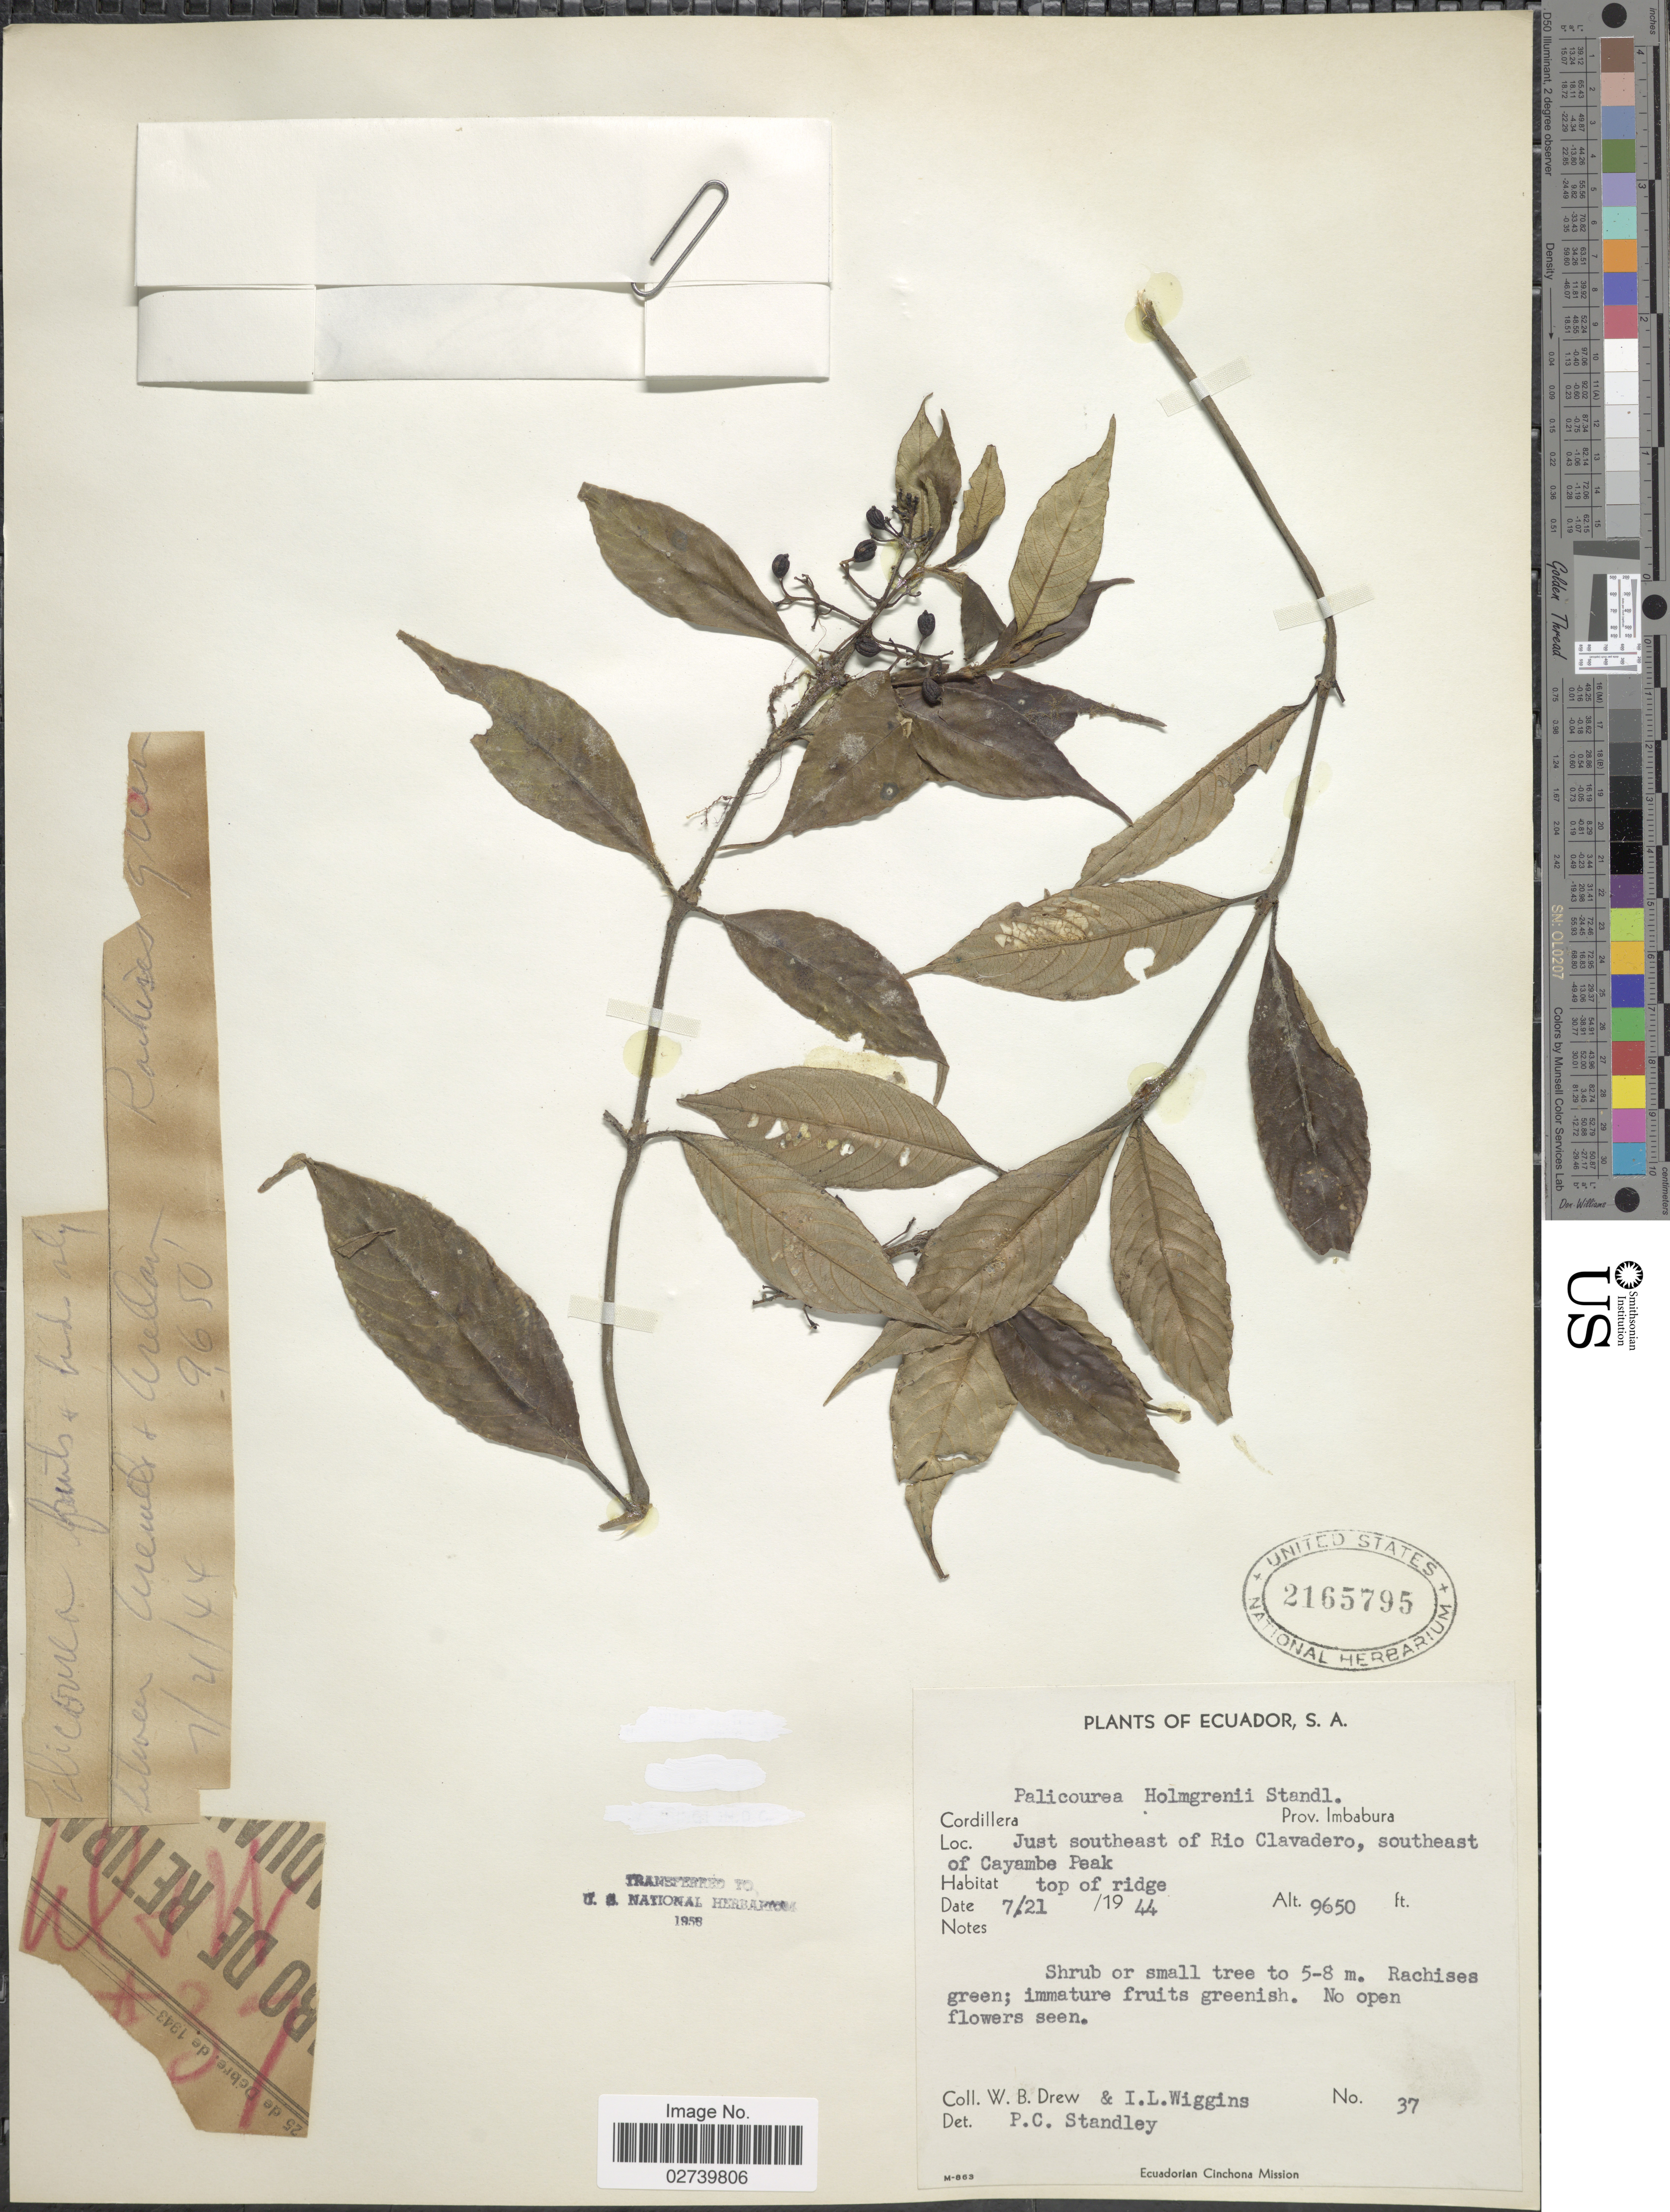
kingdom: Plantae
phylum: Tracheophyta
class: Magnoliopsida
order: Gentianales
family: Rubiaceae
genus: Palicourea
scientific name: Palicourea holmgrenii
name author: Standl.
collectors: W. B. Drew & I. L. Wiggins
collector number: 37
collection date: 1944-07-21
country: Ecuador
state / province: Imbabura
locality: Cordillera. Just southeast of Rio Clavadero, southeast of Cayambe Peak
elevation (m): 2941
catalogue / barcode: US 2165795